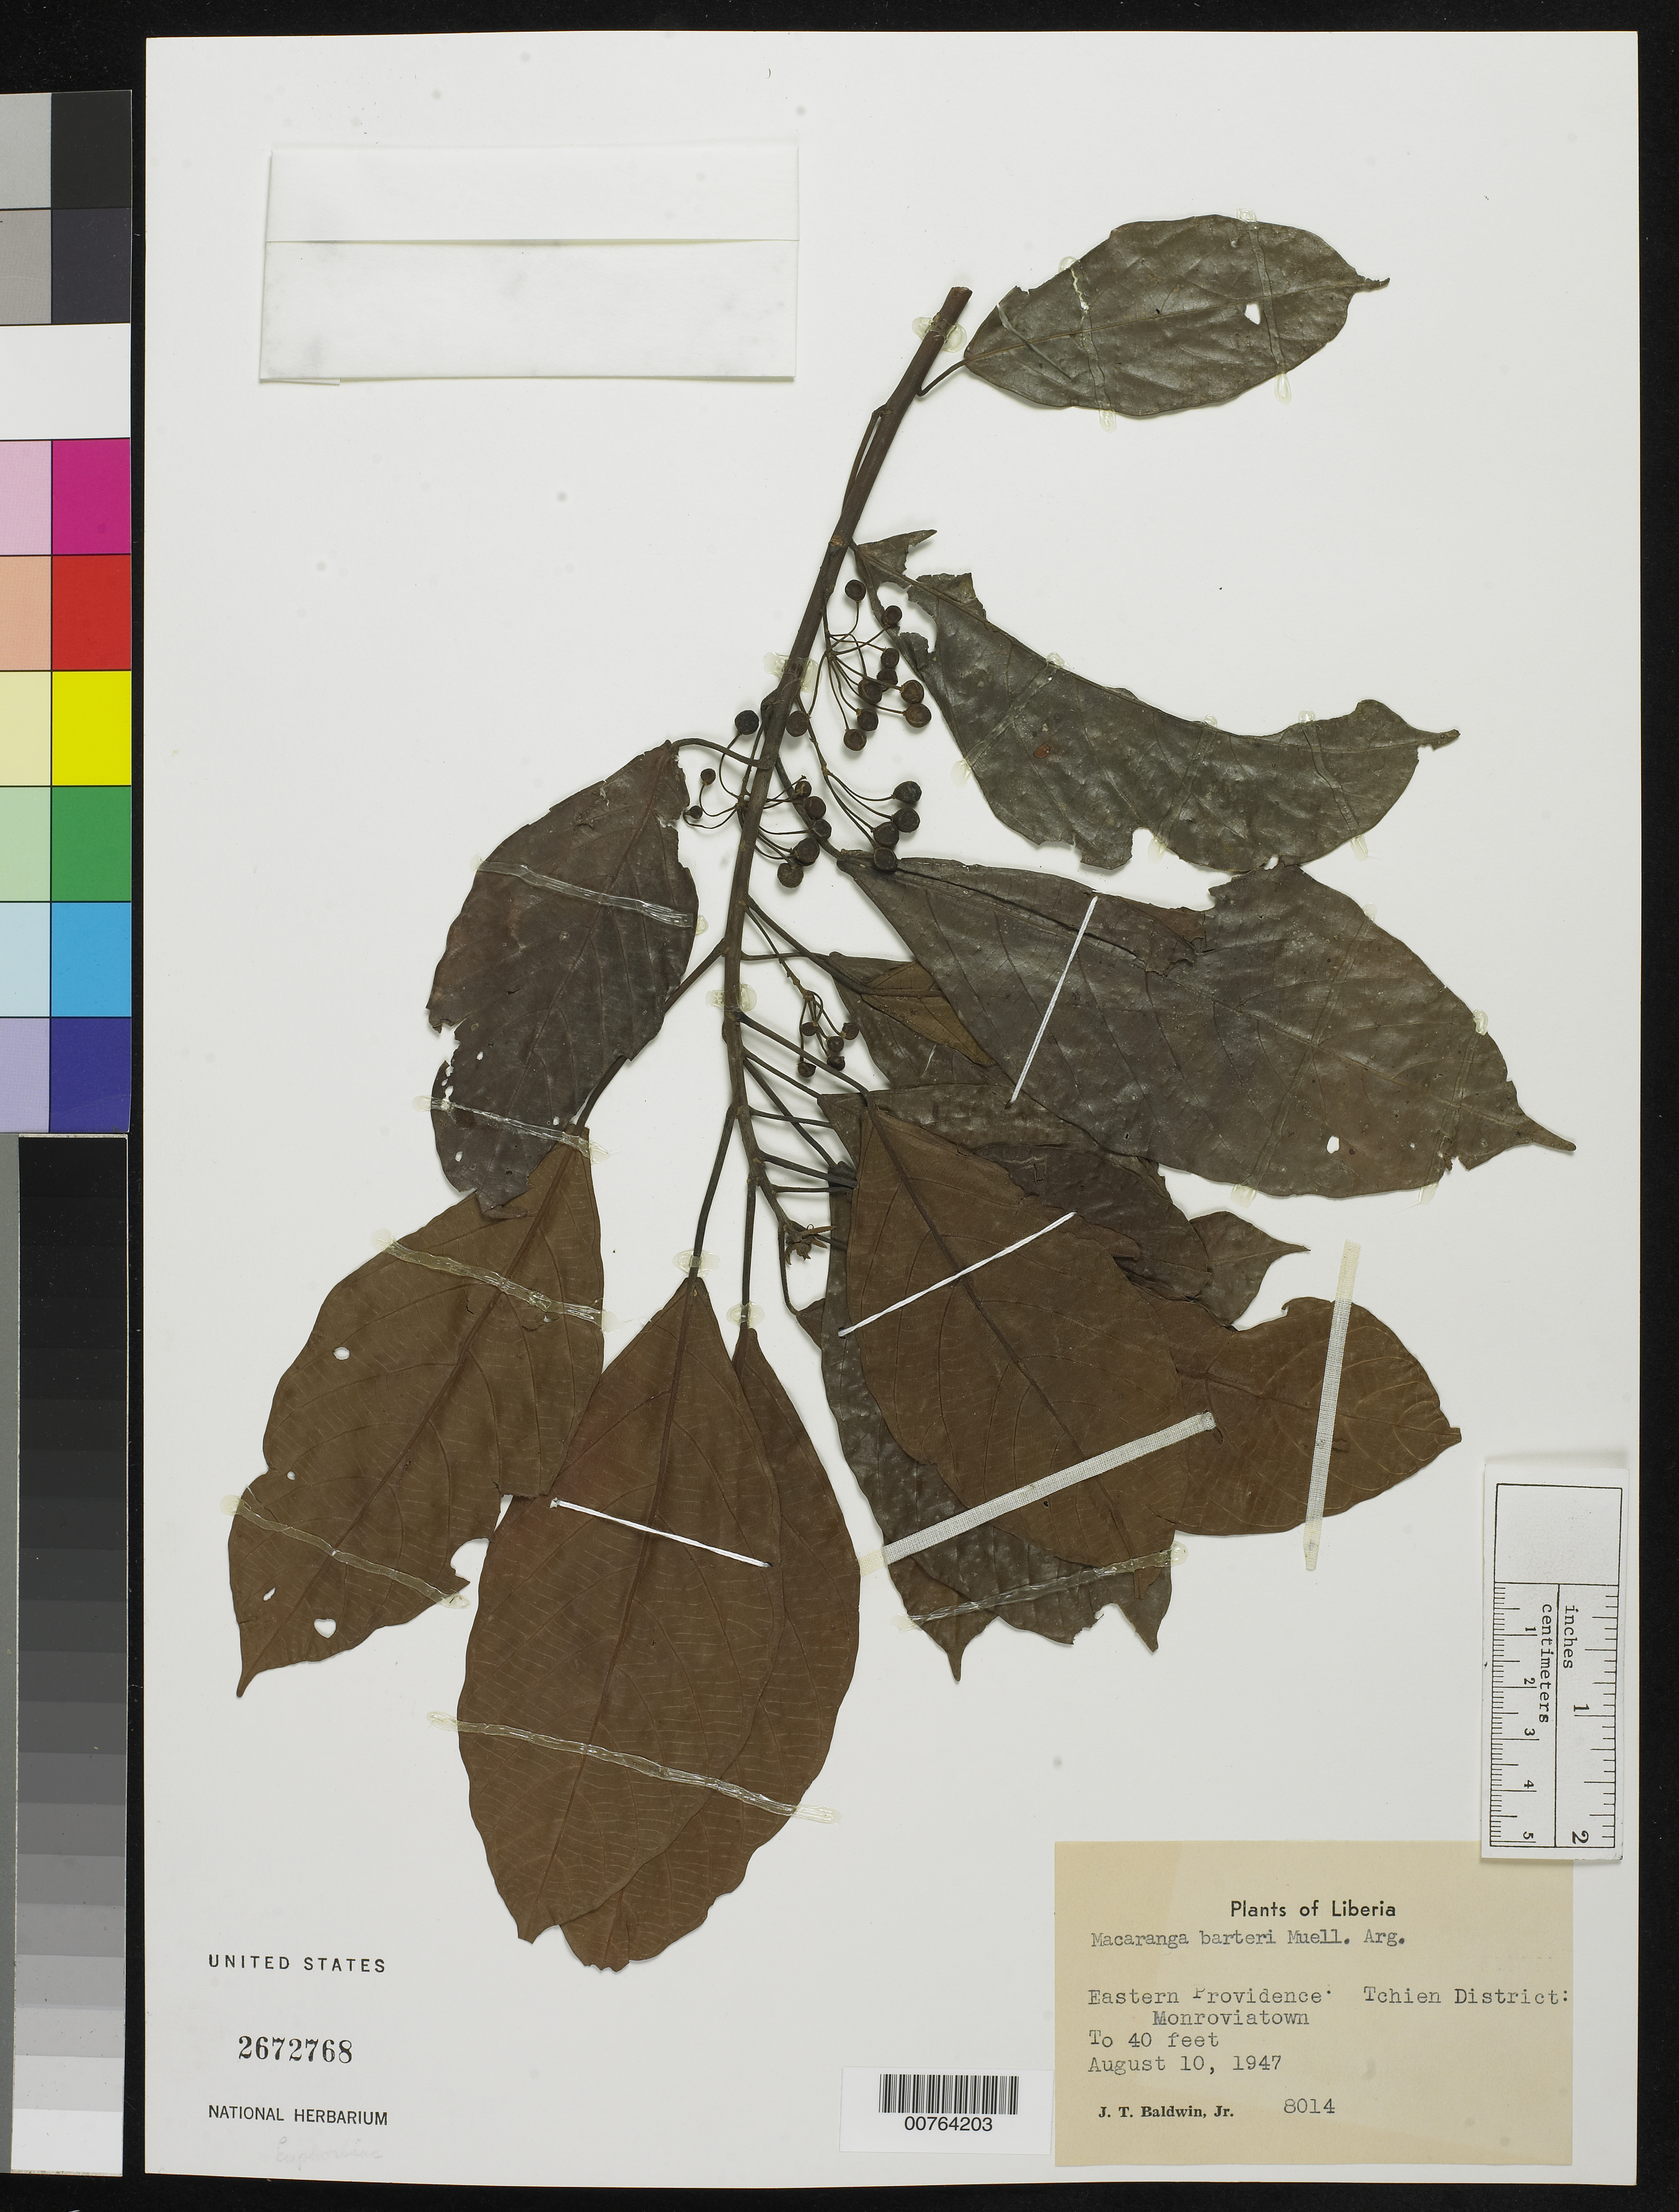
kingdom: Plantae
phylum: Tracheophyta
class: Magnoliopsida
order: Malpighiales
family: Euphorbiaceae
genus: Macaranga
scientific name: Macaranga barteri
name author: Müll. Arg.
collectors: J. T. Baldwin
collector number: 8014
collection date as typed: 10 Aug 1947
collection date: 1947-08-10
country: Liberia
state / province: Grand Gedeh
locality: Eastern Province: Tchien District, Monroviatown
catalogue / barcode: US 2672768